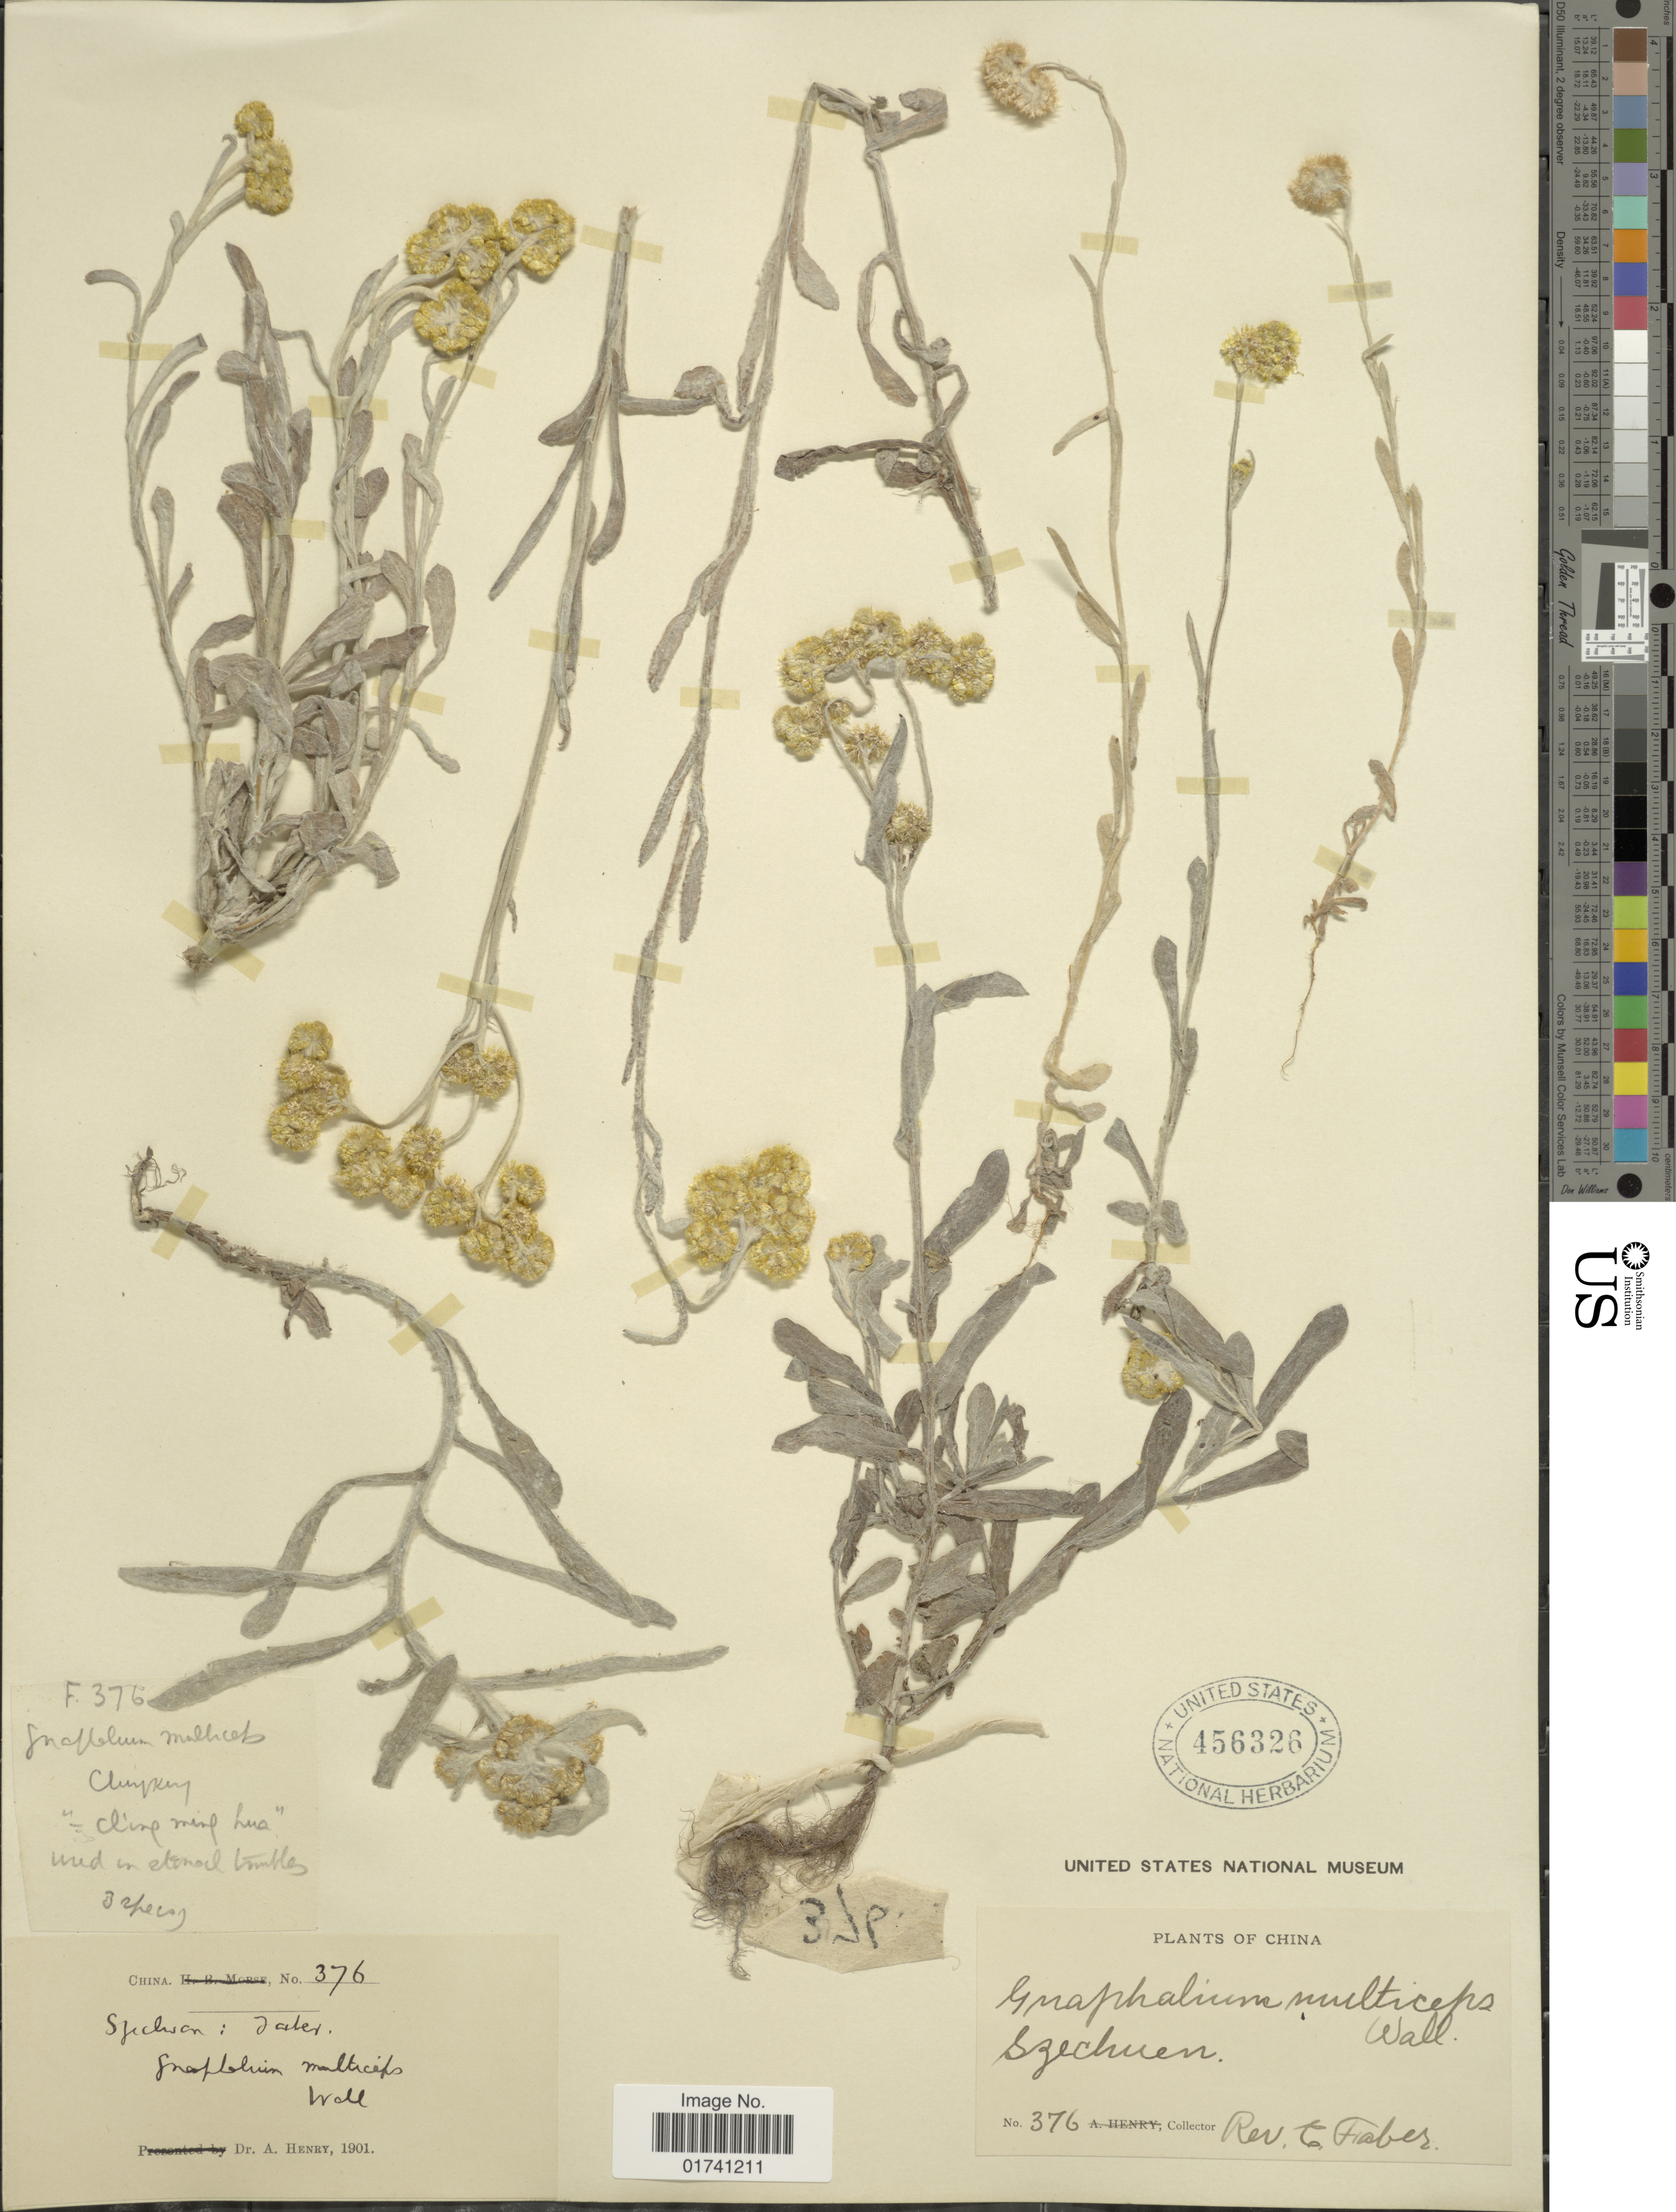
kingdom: Plantae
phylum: Tracheophyta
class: Magnoliopsida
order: Asterales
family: Asteraceae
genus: Laphangium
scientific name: Laphangium affine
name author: (D. Don) Tzvelev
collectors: E. Faber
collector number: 376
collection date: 1901-09-03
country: China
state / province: Sichuan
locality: Szechuen: Sater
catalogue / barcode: US 456326